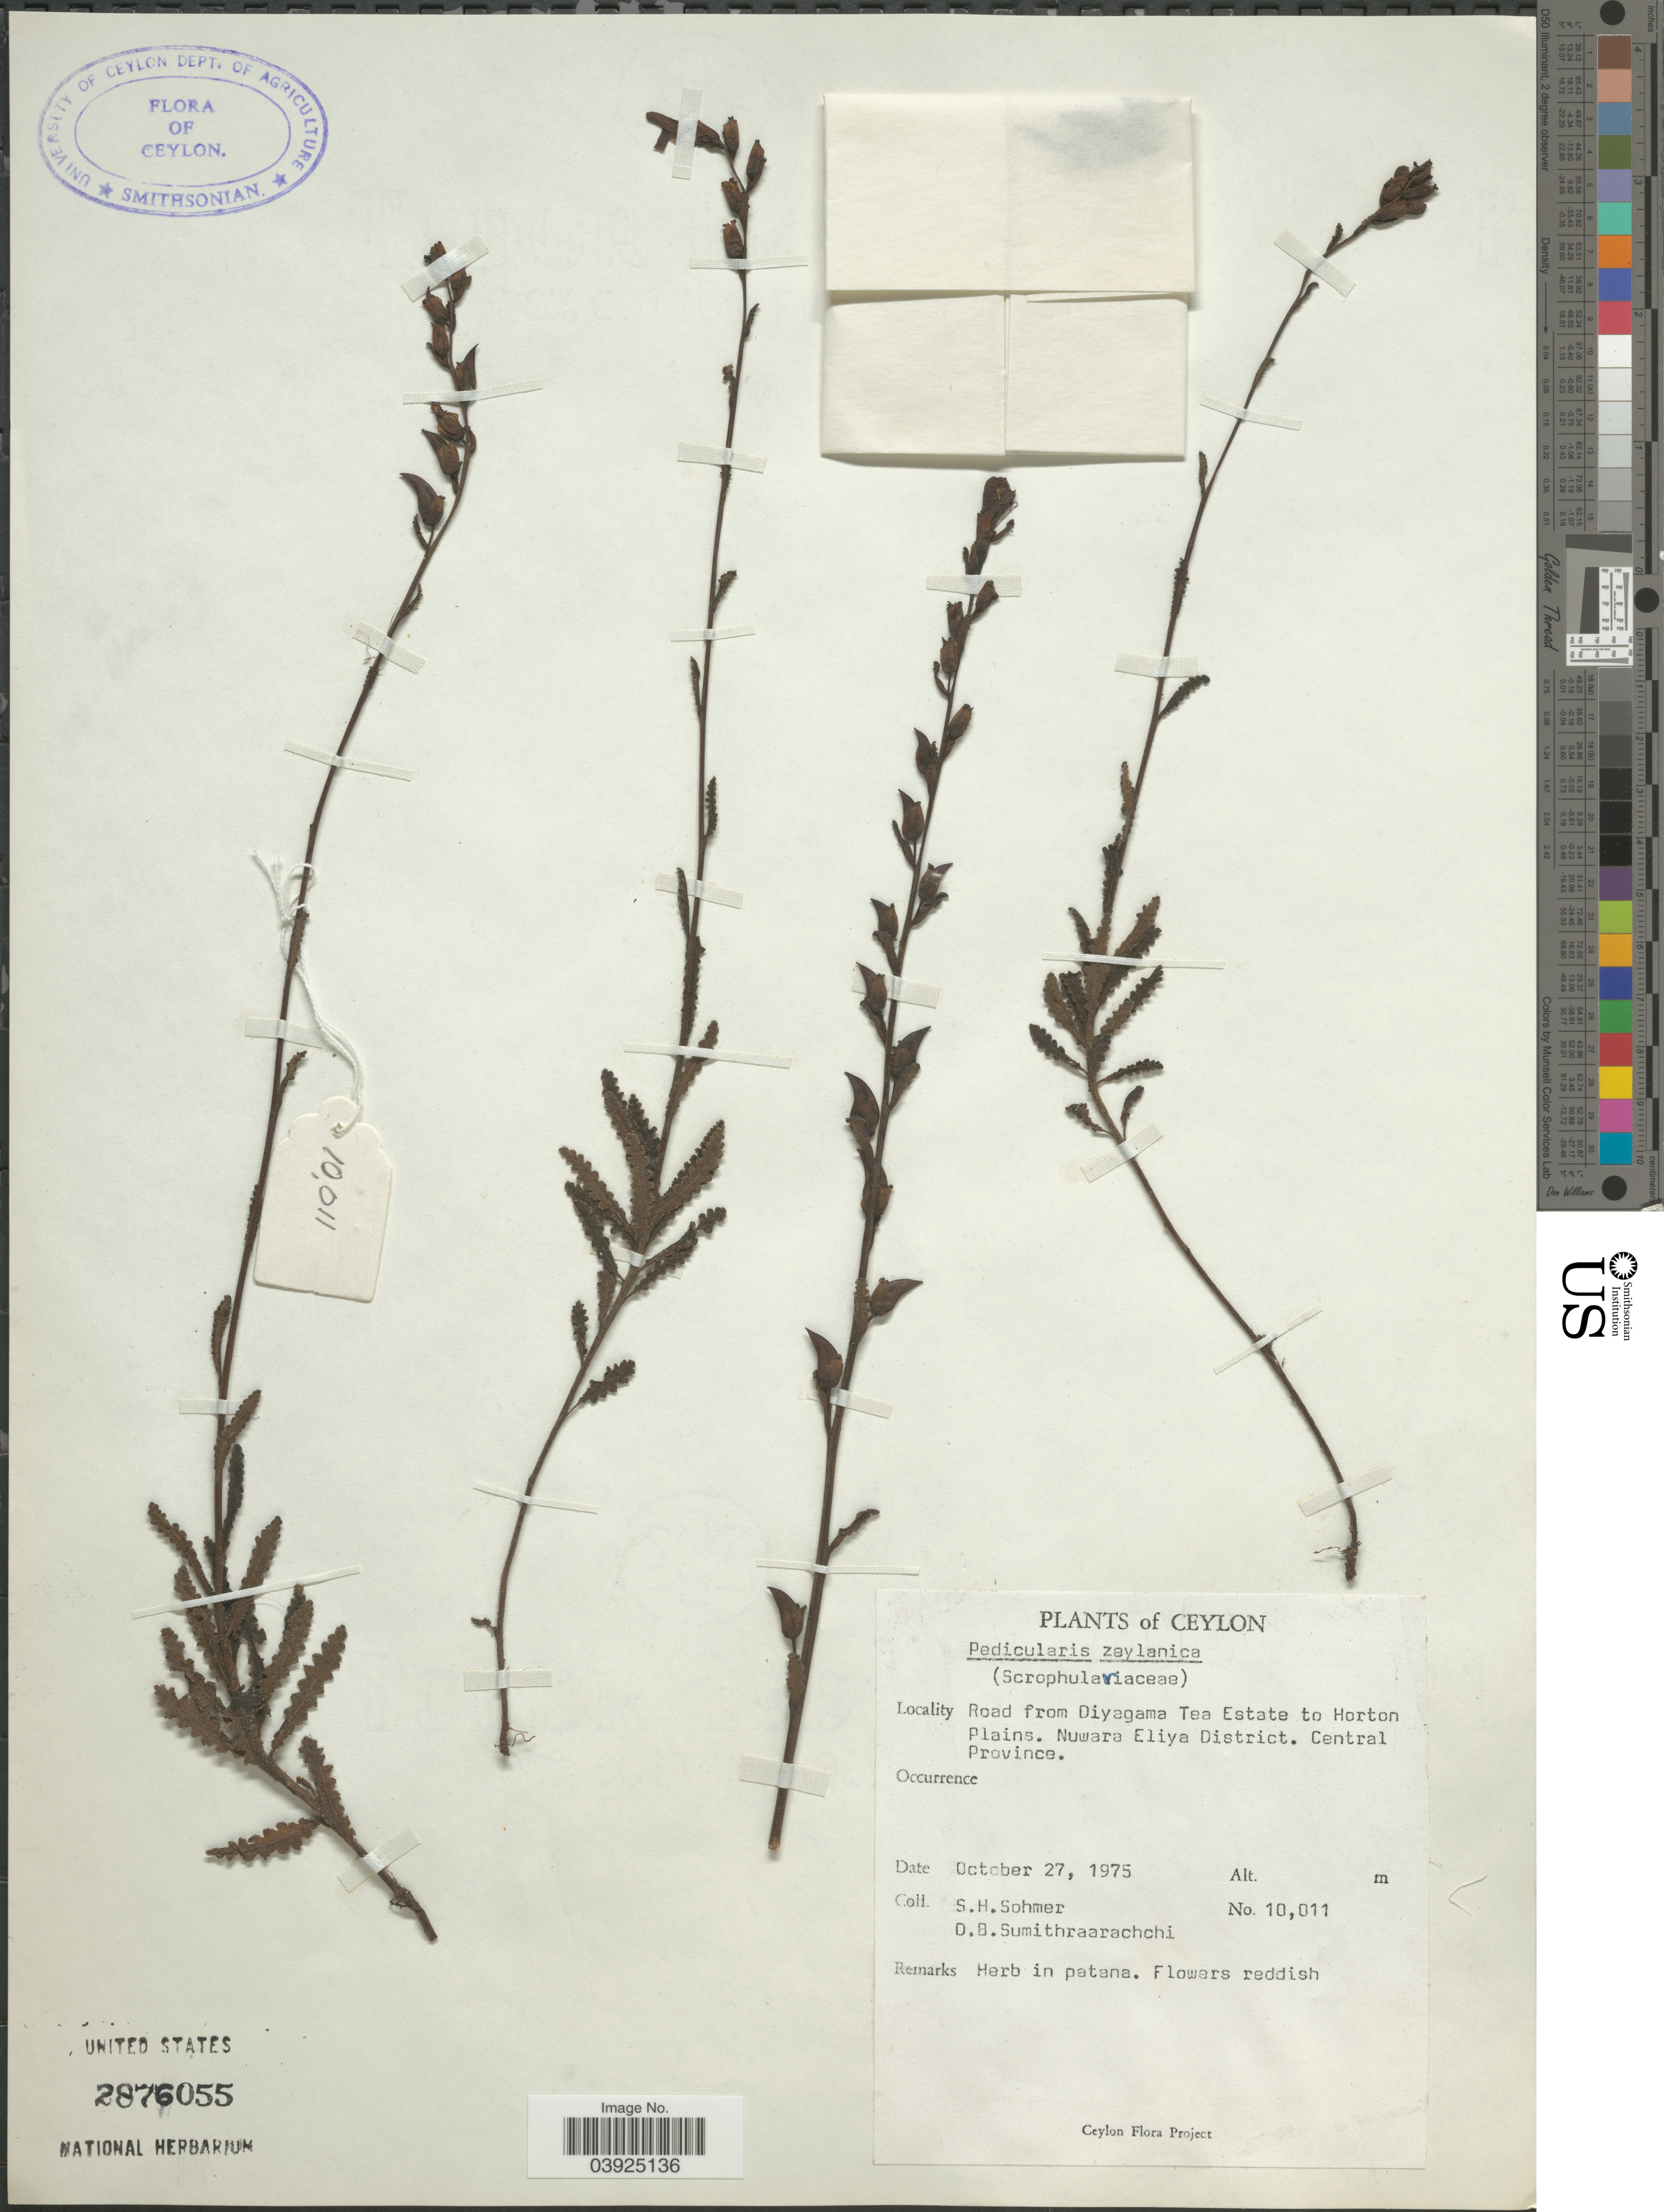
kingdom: Plantae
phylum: Tracheophyta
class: Magnoliopsida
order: Lamiales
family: Orobanchaceae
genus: Pedicularis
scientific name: Pedicularis zeylanica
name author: Benth.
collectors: S. H. Sohmer & D. B. Sumithraarachchi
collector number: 10011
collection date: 1975-10-27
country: Sri Lanka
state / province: Central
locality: Ceylon. Road from Diyagama Tea Estate to Horton Plains. Nuwara Eliya District.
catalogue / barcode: US 2876055